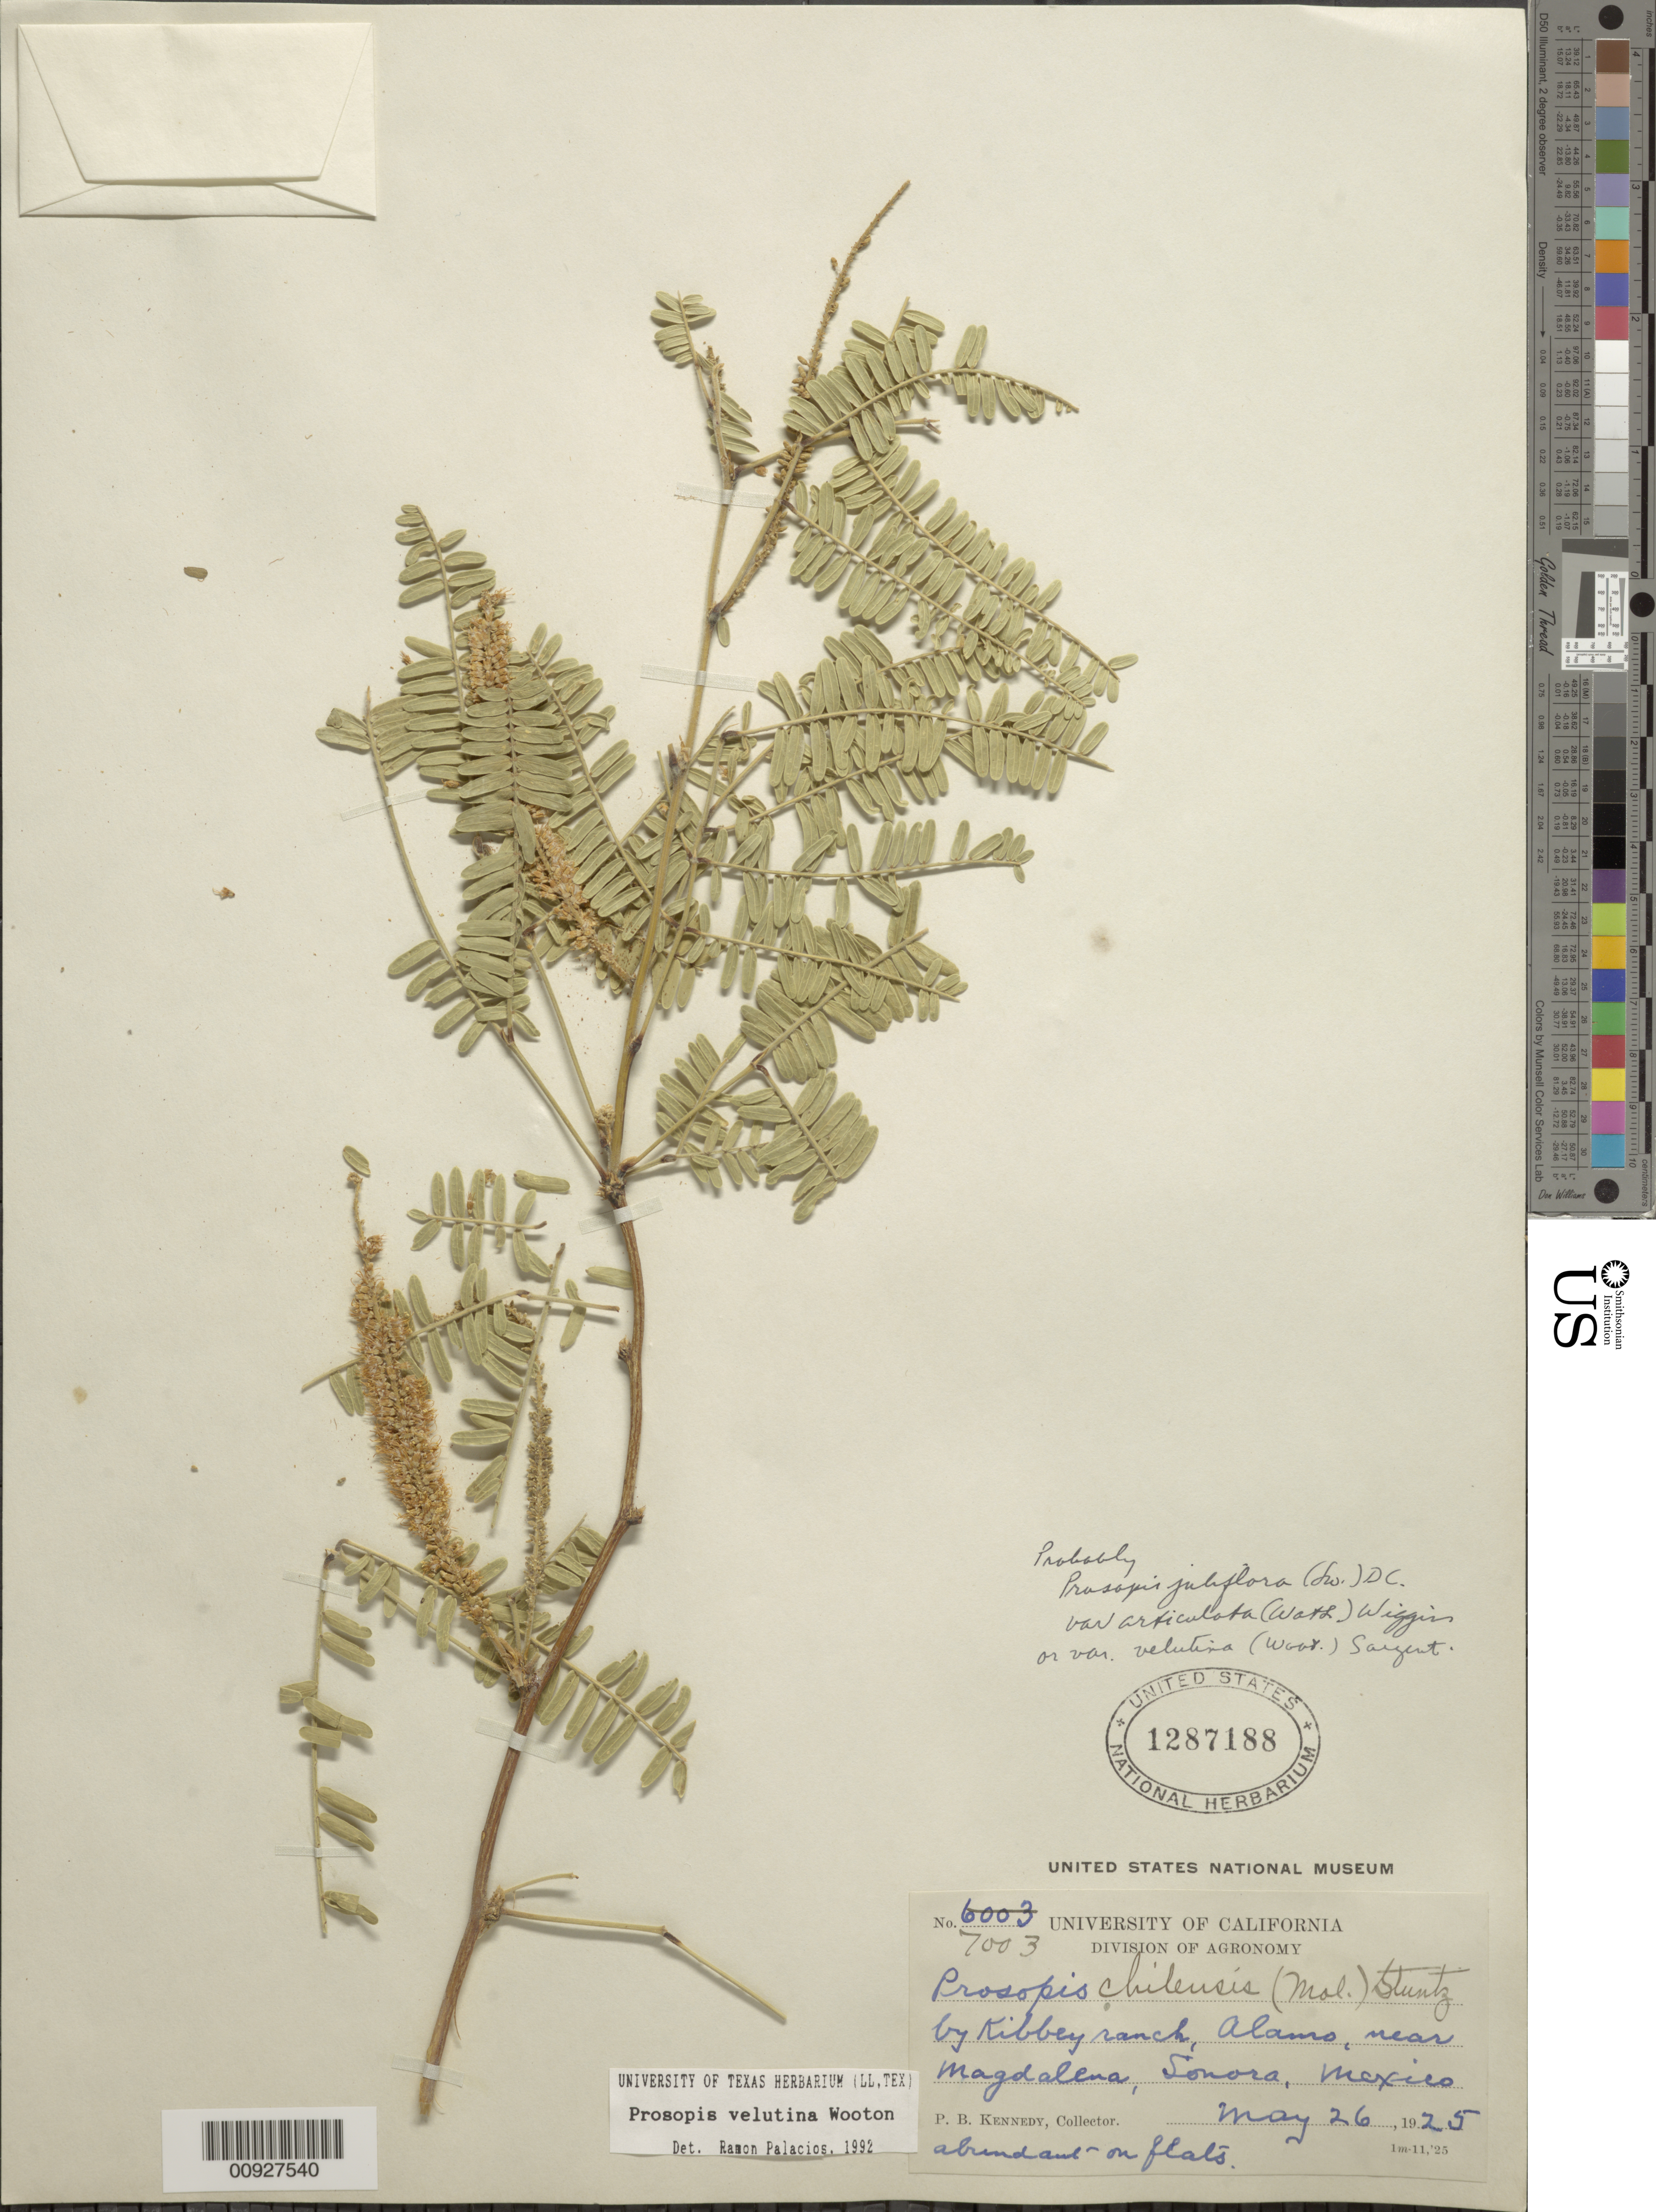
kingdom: Plantae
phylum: Tracheophyta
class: Magnoliopsida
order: Fabales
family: Fabaceae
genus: Neltuma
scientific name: Neltuma velutina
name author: (Wooton) Britton & Rose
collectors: P. B. Kennedy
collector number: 7003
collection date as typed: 26 May 1925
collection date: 1925-05-26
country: Mexico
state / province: Sonora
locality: By Kibbey Ranch, Alamo, near Magdalena, Sonora.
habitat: Abundant on flats.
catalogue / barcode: US 1287188